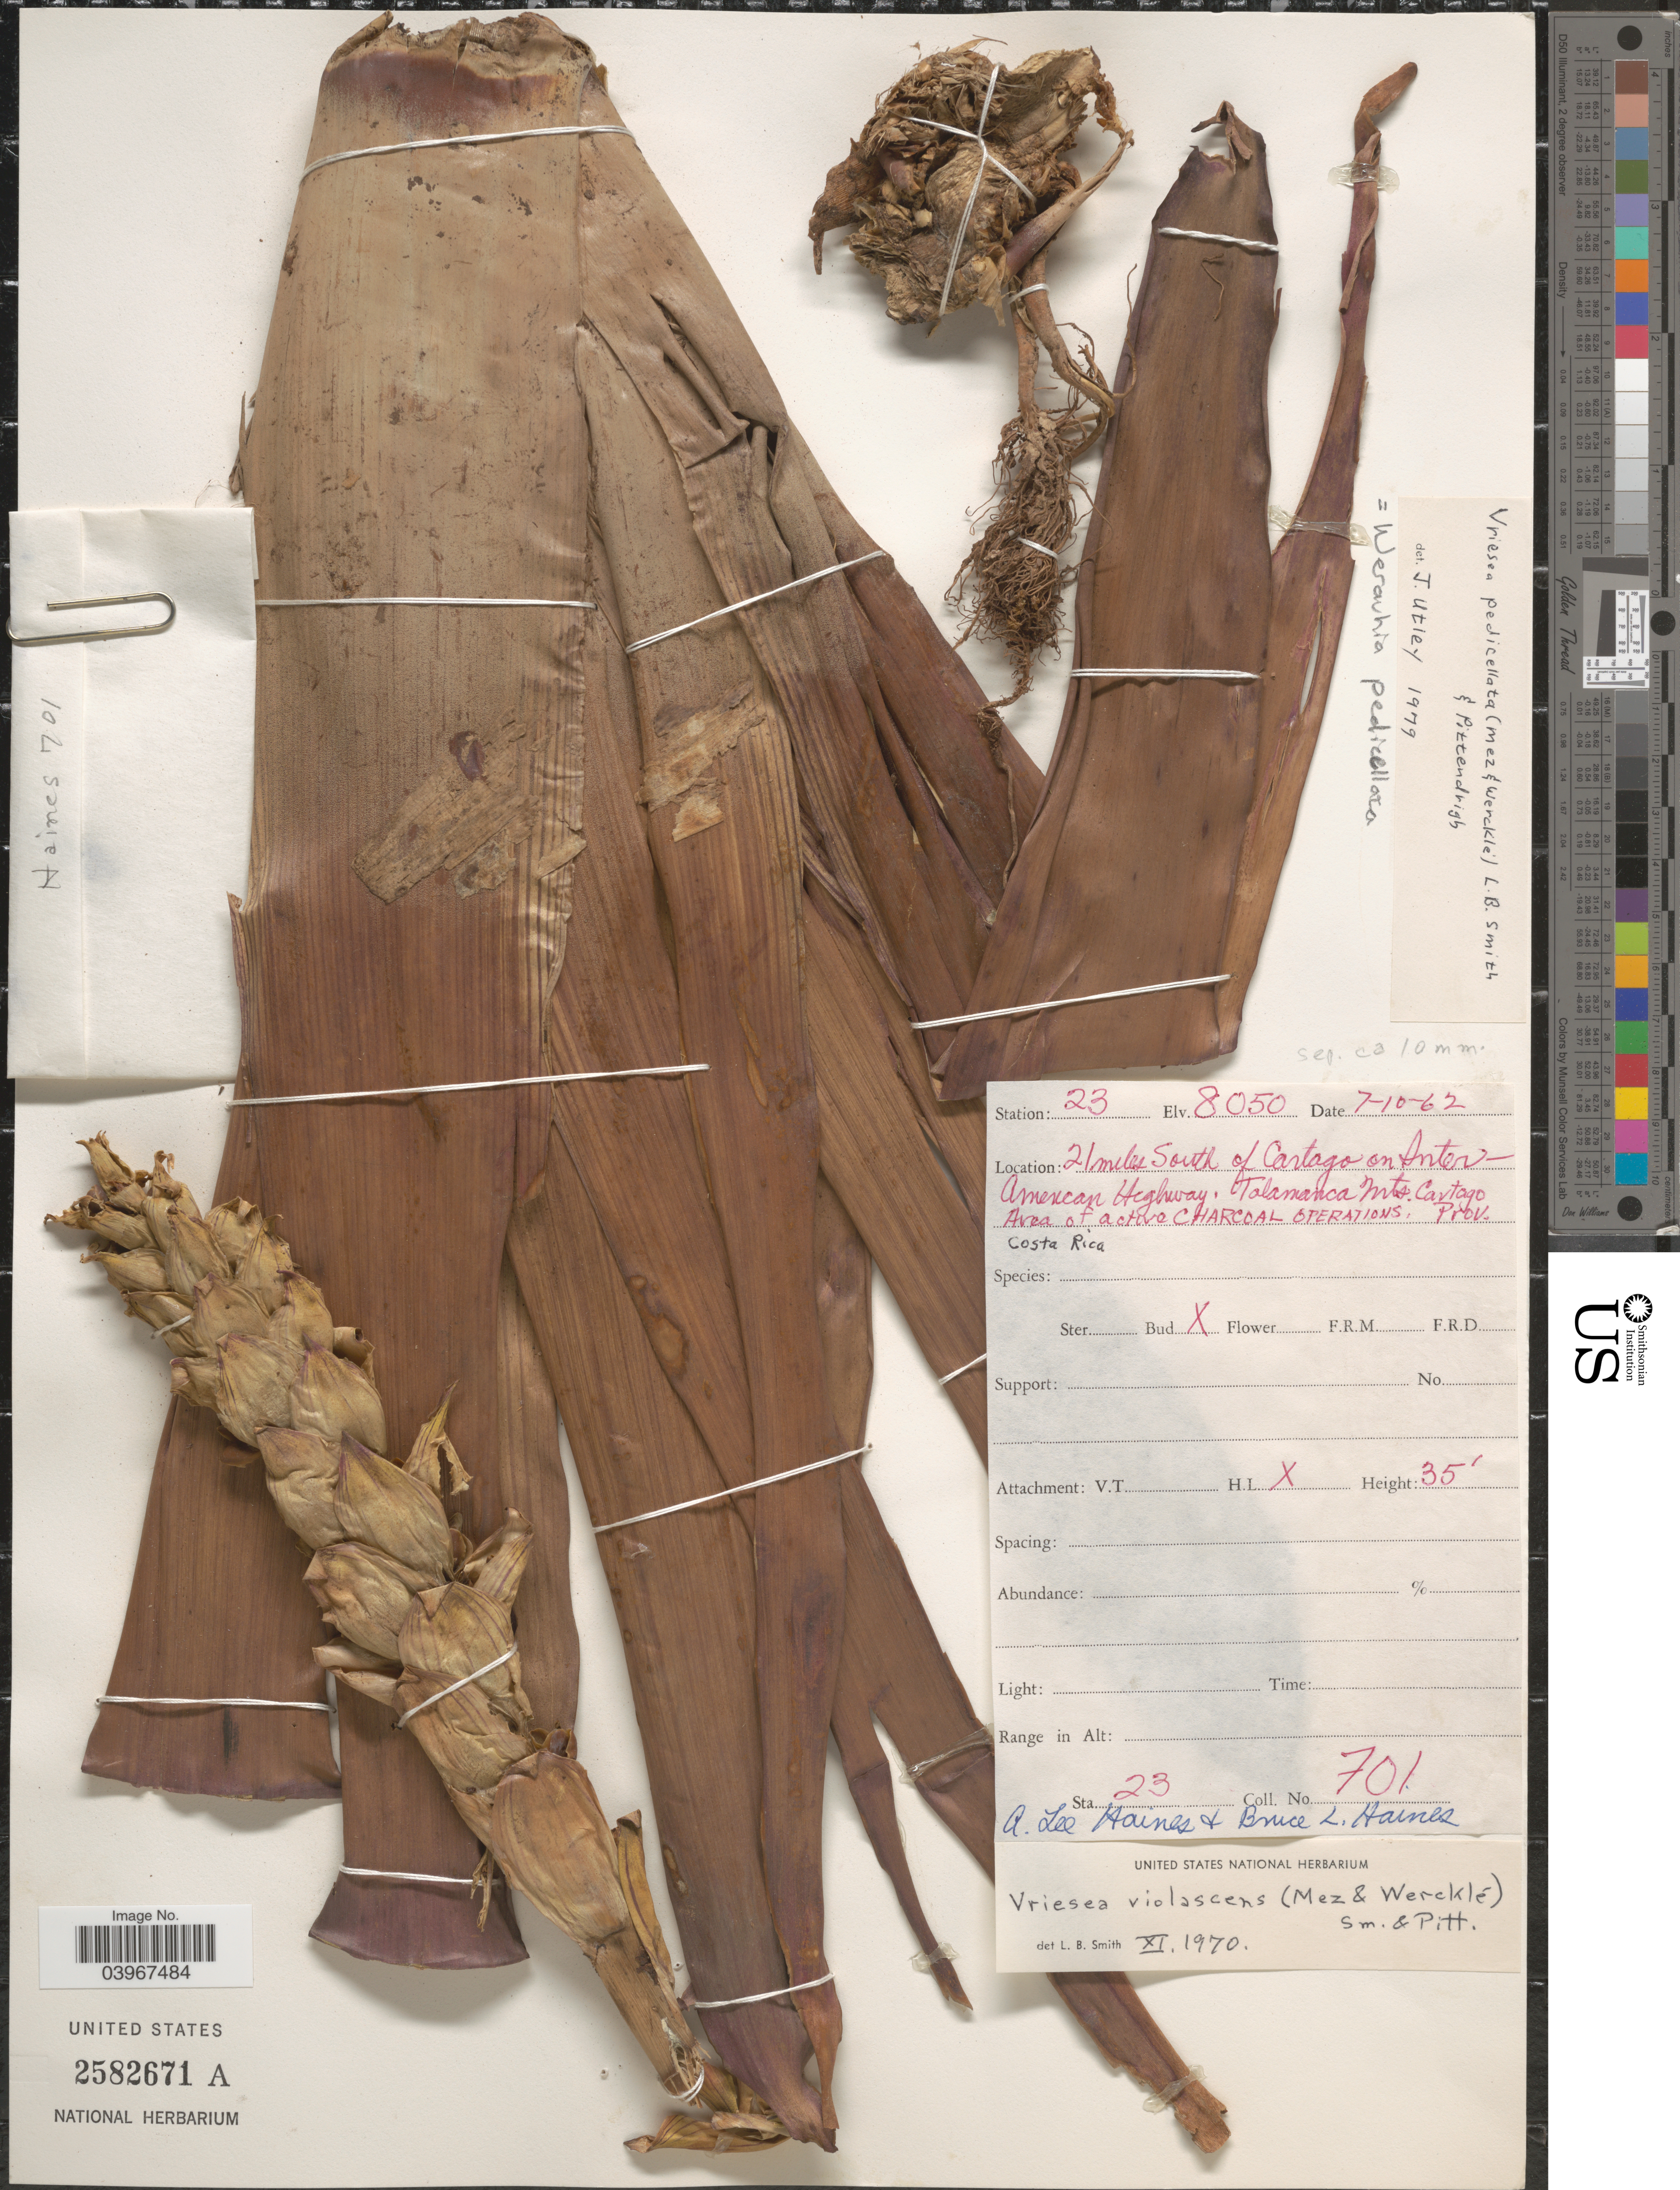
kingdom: Plantae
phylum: Tracheophyta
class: Liliopsida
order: Poales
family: Bromeliaceae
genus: Werauhia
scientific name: Werauhia pedicellata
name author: (Mez & Wercklé) J.R. Grant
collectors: A. L. Haines & B. L. Haines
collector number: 701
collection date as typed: Transcribed d/m/y: 7/10/62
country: Costa Rica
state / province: Cartago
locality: Station 23. 21 miles South of Cartago on Inter-American highway. Talamanca Mts. Area of activo Charcoal Operations.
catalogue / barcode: US 2582671A